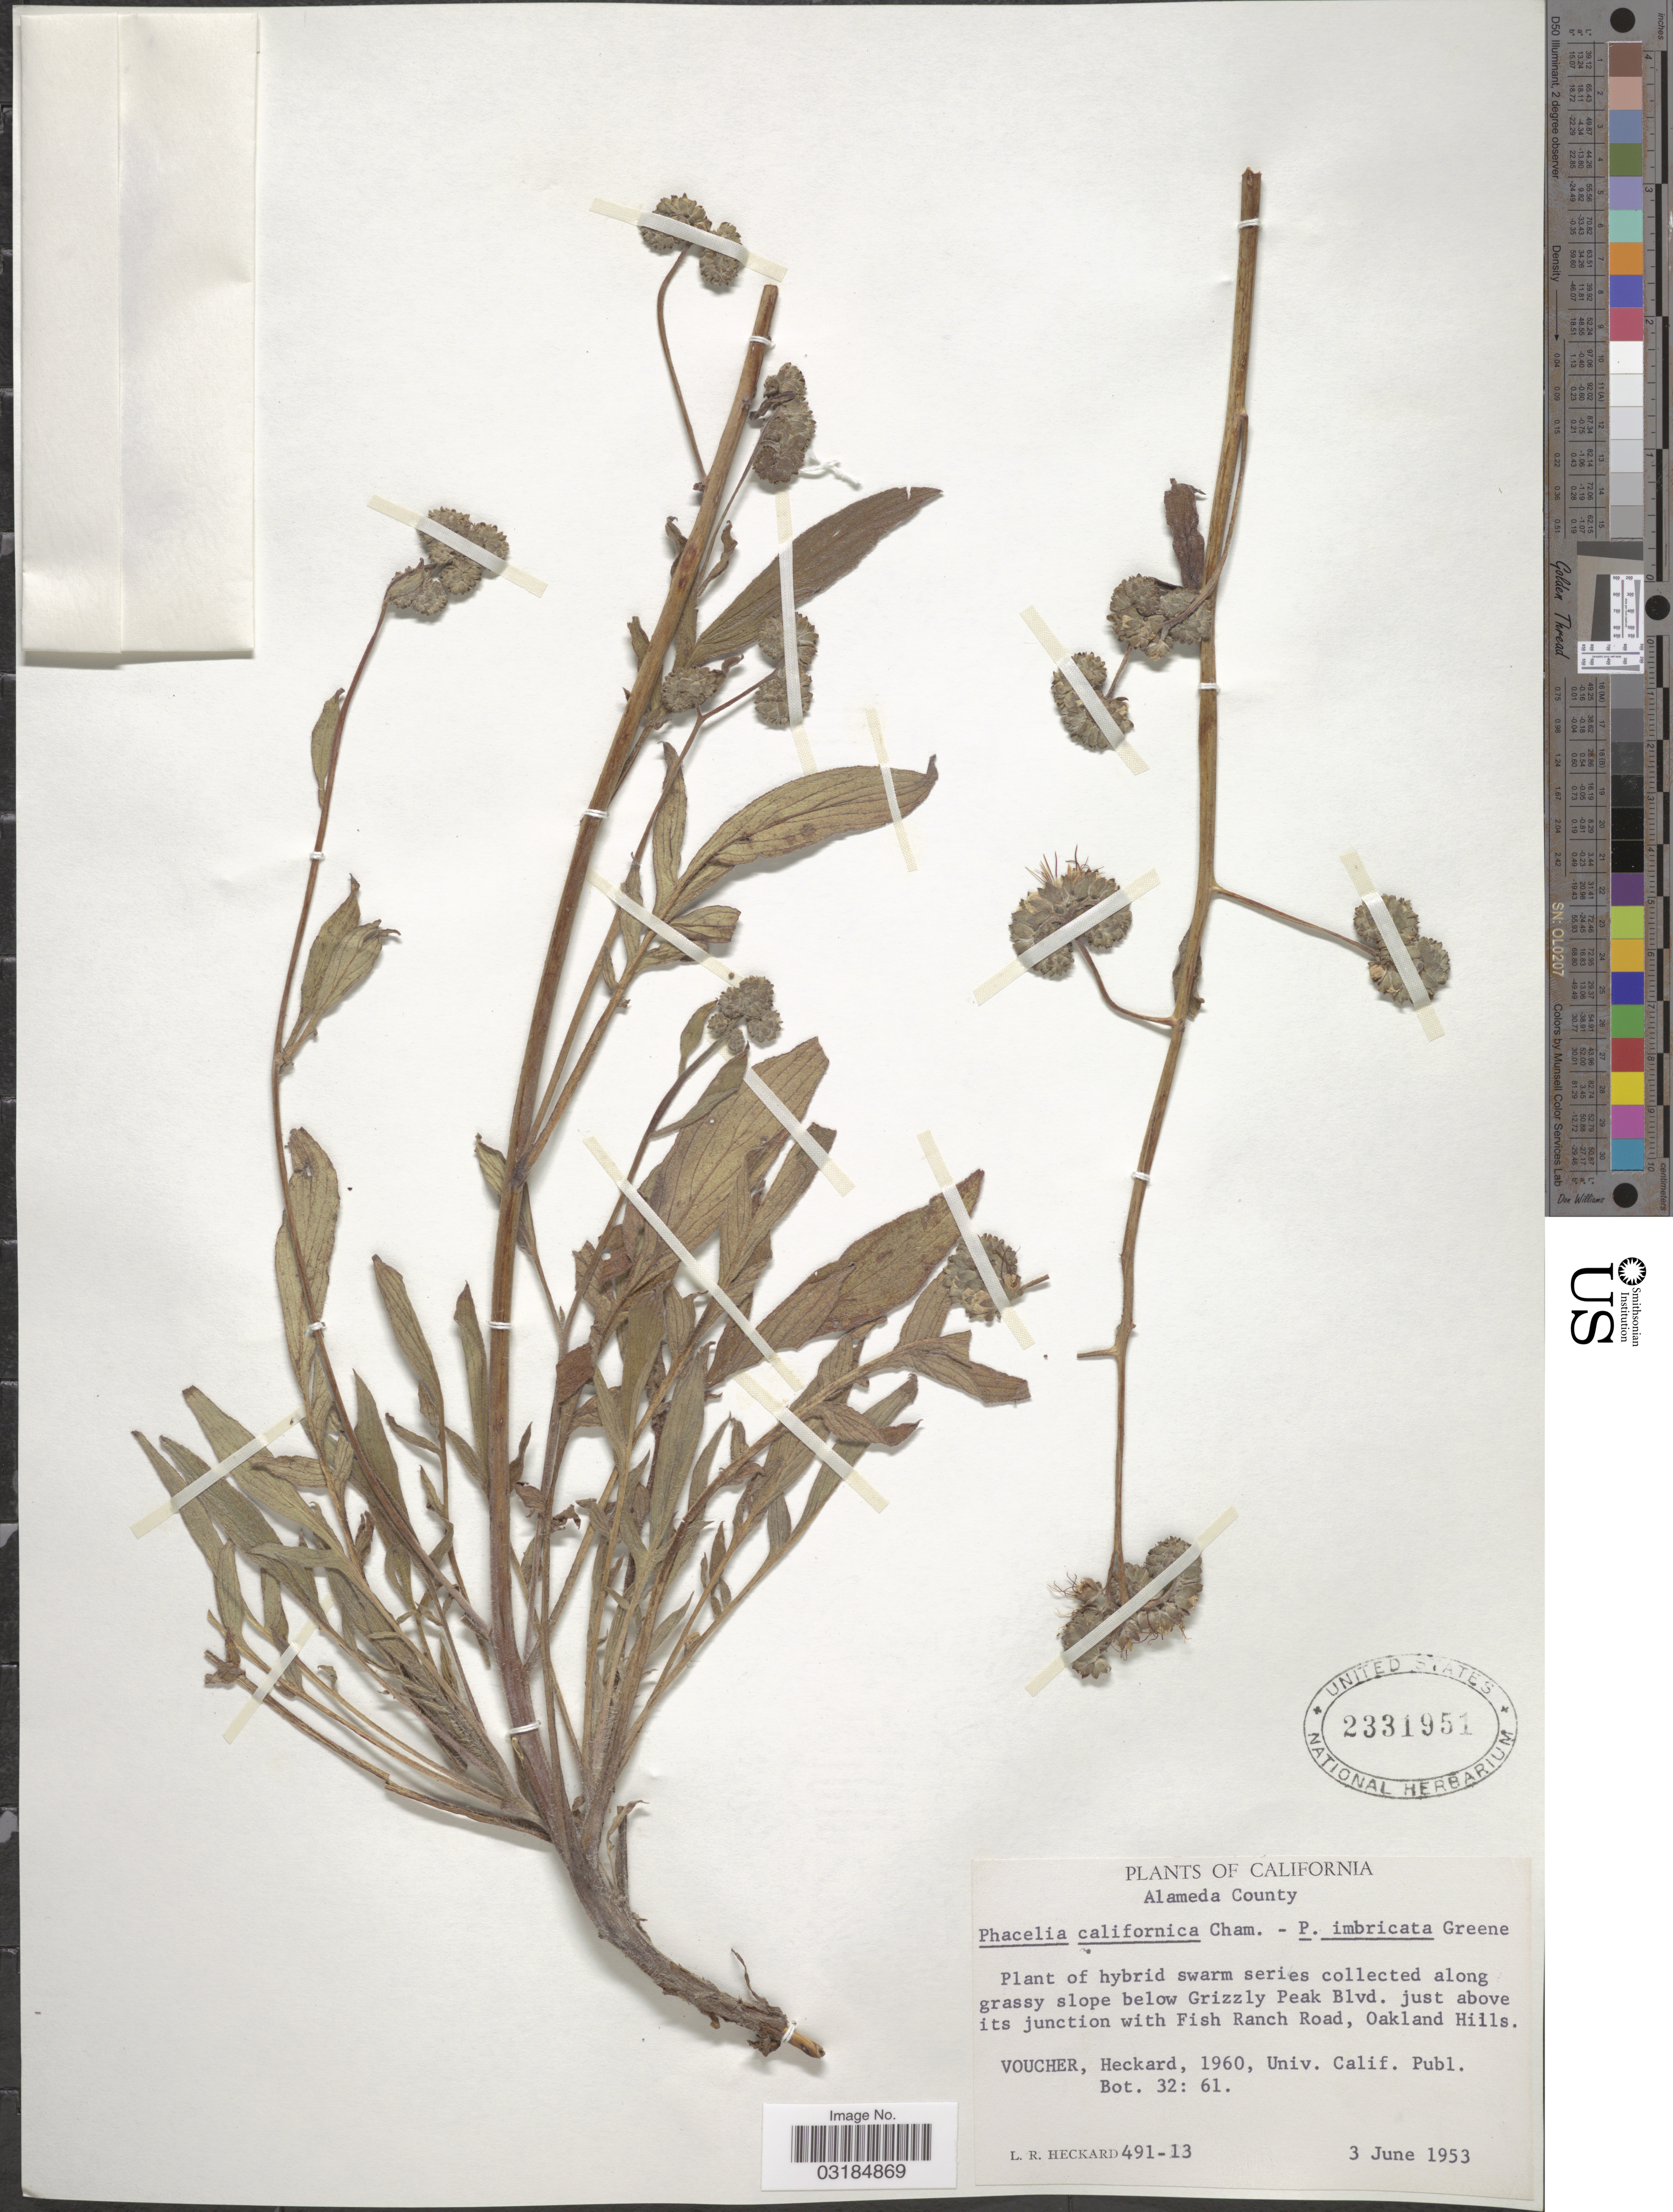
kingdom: Plantae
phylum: Tracheophyta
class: Magnoliopsida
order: Boraginales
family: Hydrophyllaceae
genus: Phacelia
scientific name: Phacelia californica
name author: Cham.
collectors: L. R. Heckard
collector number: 491-13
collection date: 1953-06-03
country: United States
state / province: California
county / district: Alameda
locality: Alameda County, along grassy slope below Grizzly Peak Blvd. just above its junction with Fish Ranch Road, Oakland Hills.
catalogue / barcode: US 2331951